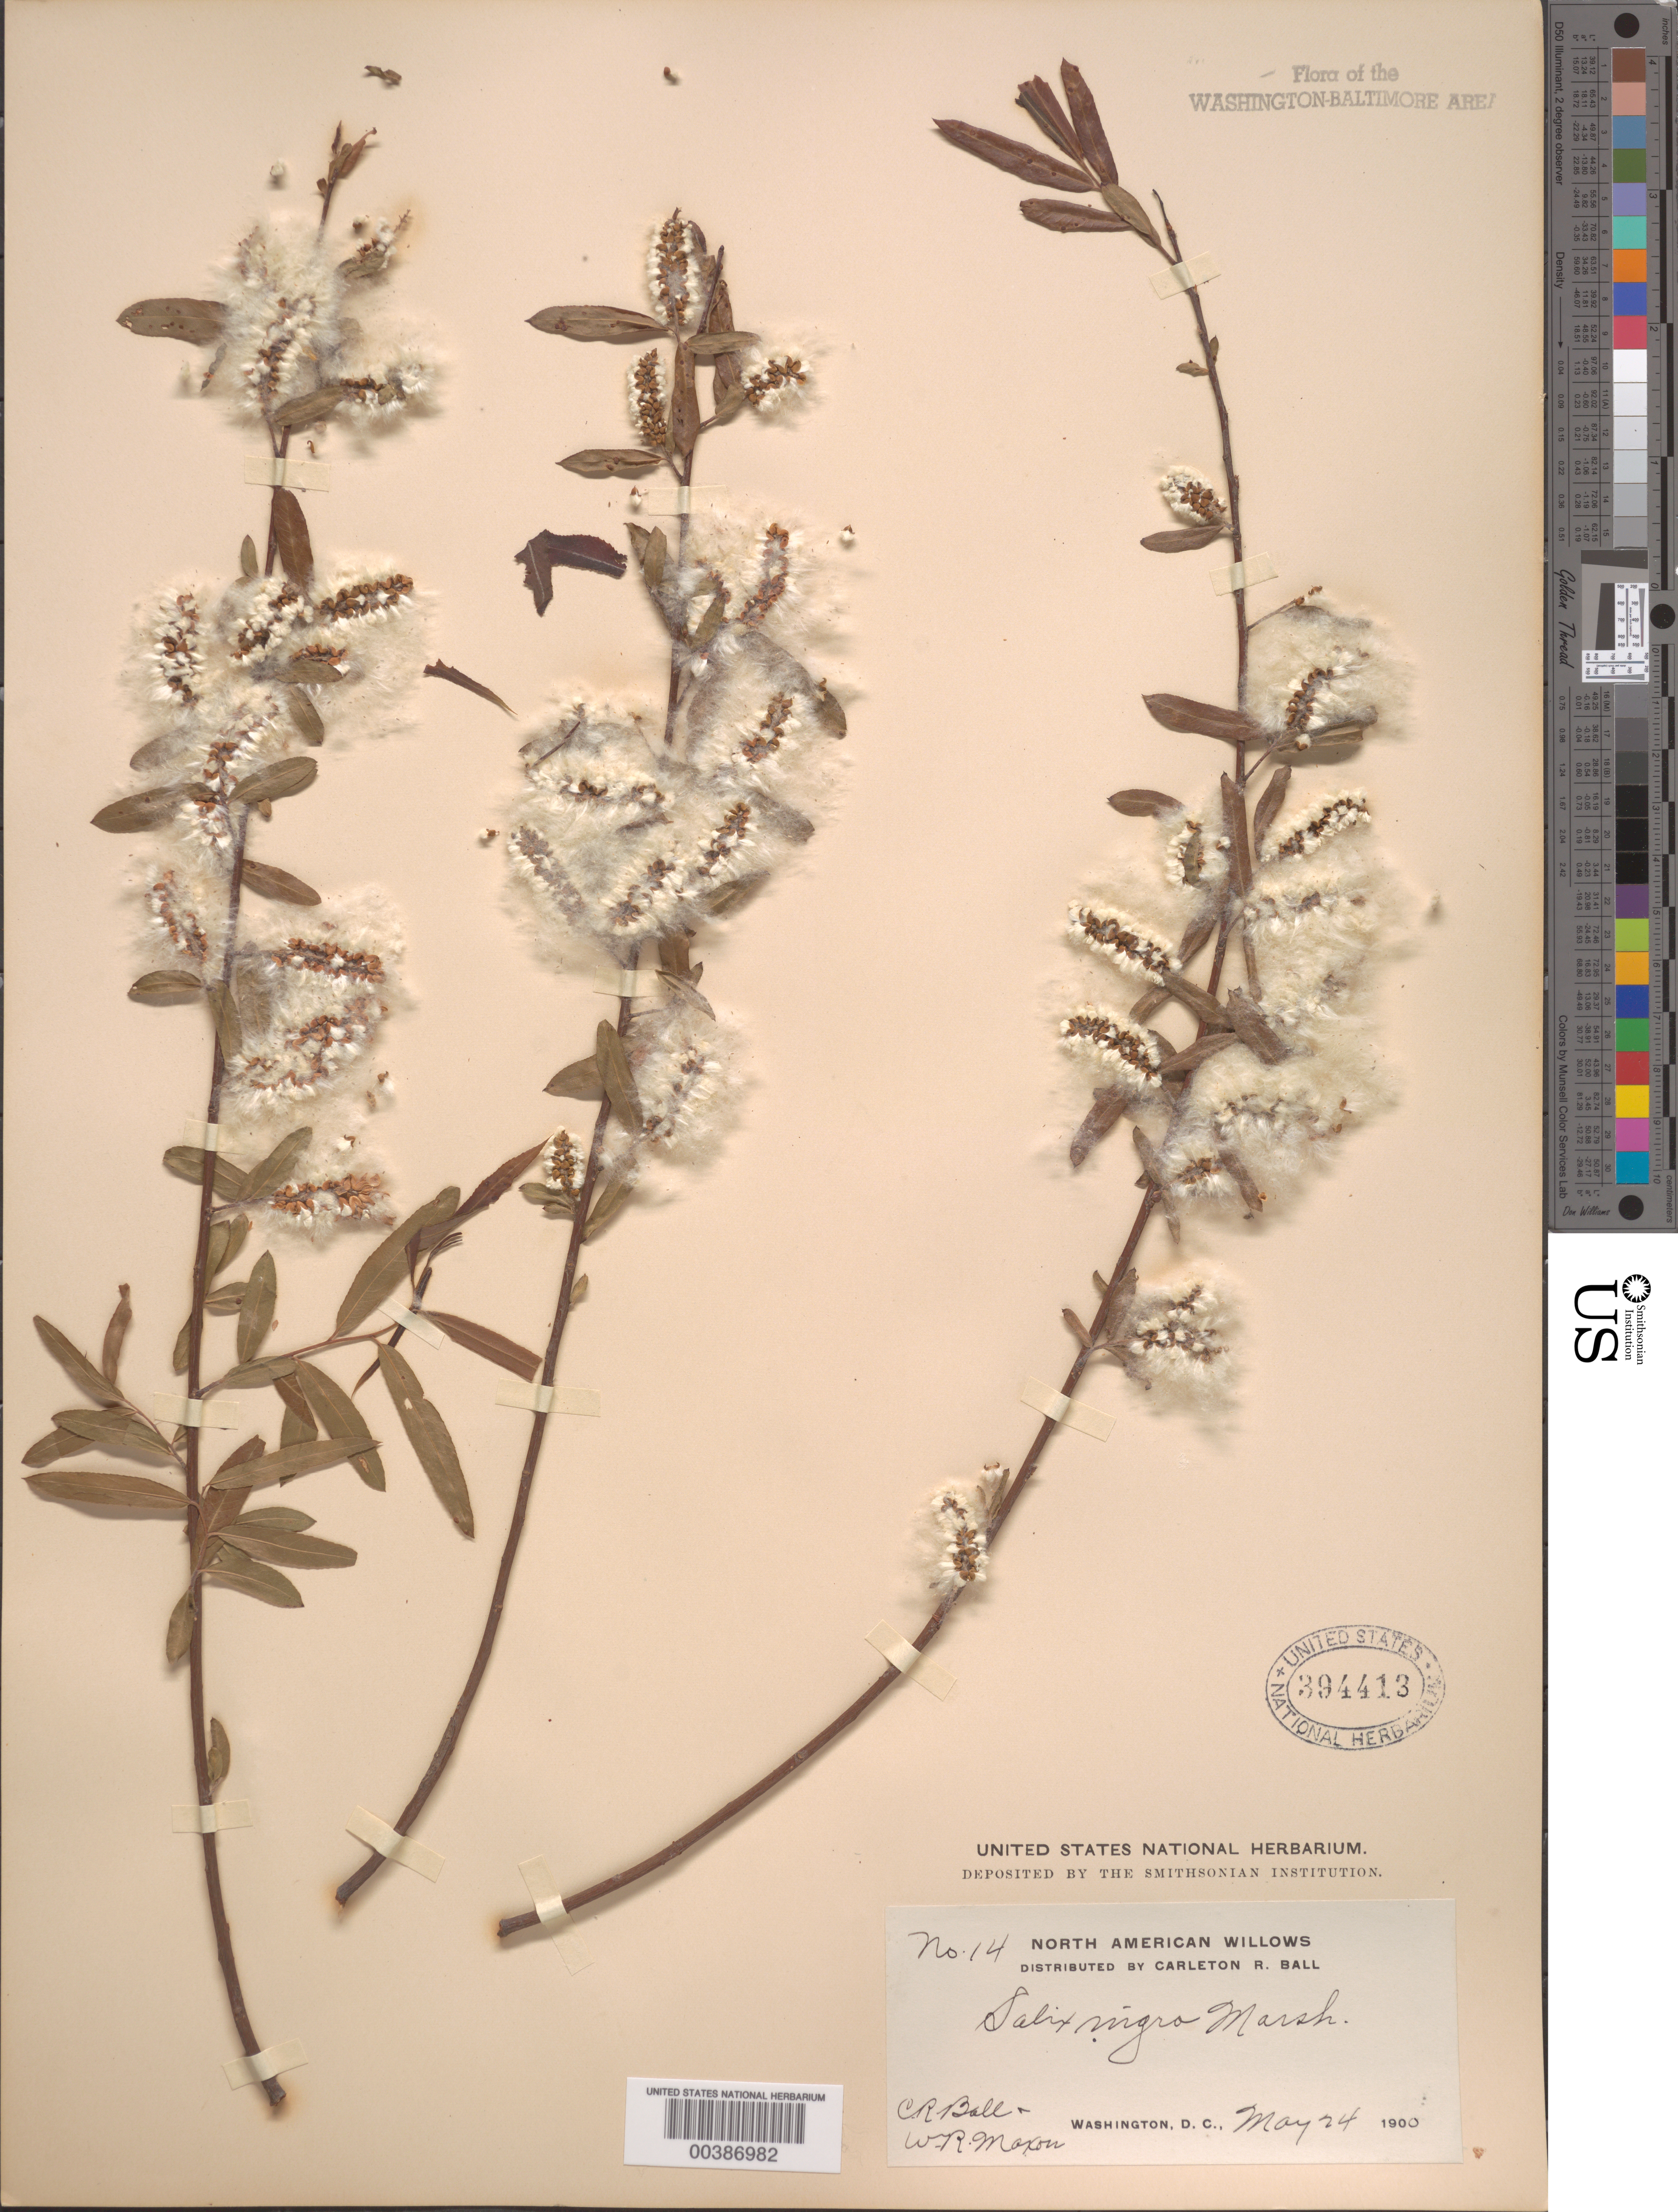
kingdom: Plantae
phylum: Tracheophyta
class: Magnoliopsida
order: Malpighiales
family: Salicaceae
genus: Salix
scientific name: Salix nigra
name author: Marshall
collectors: C. R. Ball & W. R. Maxon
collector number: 14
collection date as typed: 24 May 1900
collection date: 1900-05-24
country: United States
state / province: District of Columbia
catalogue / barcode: US 394413